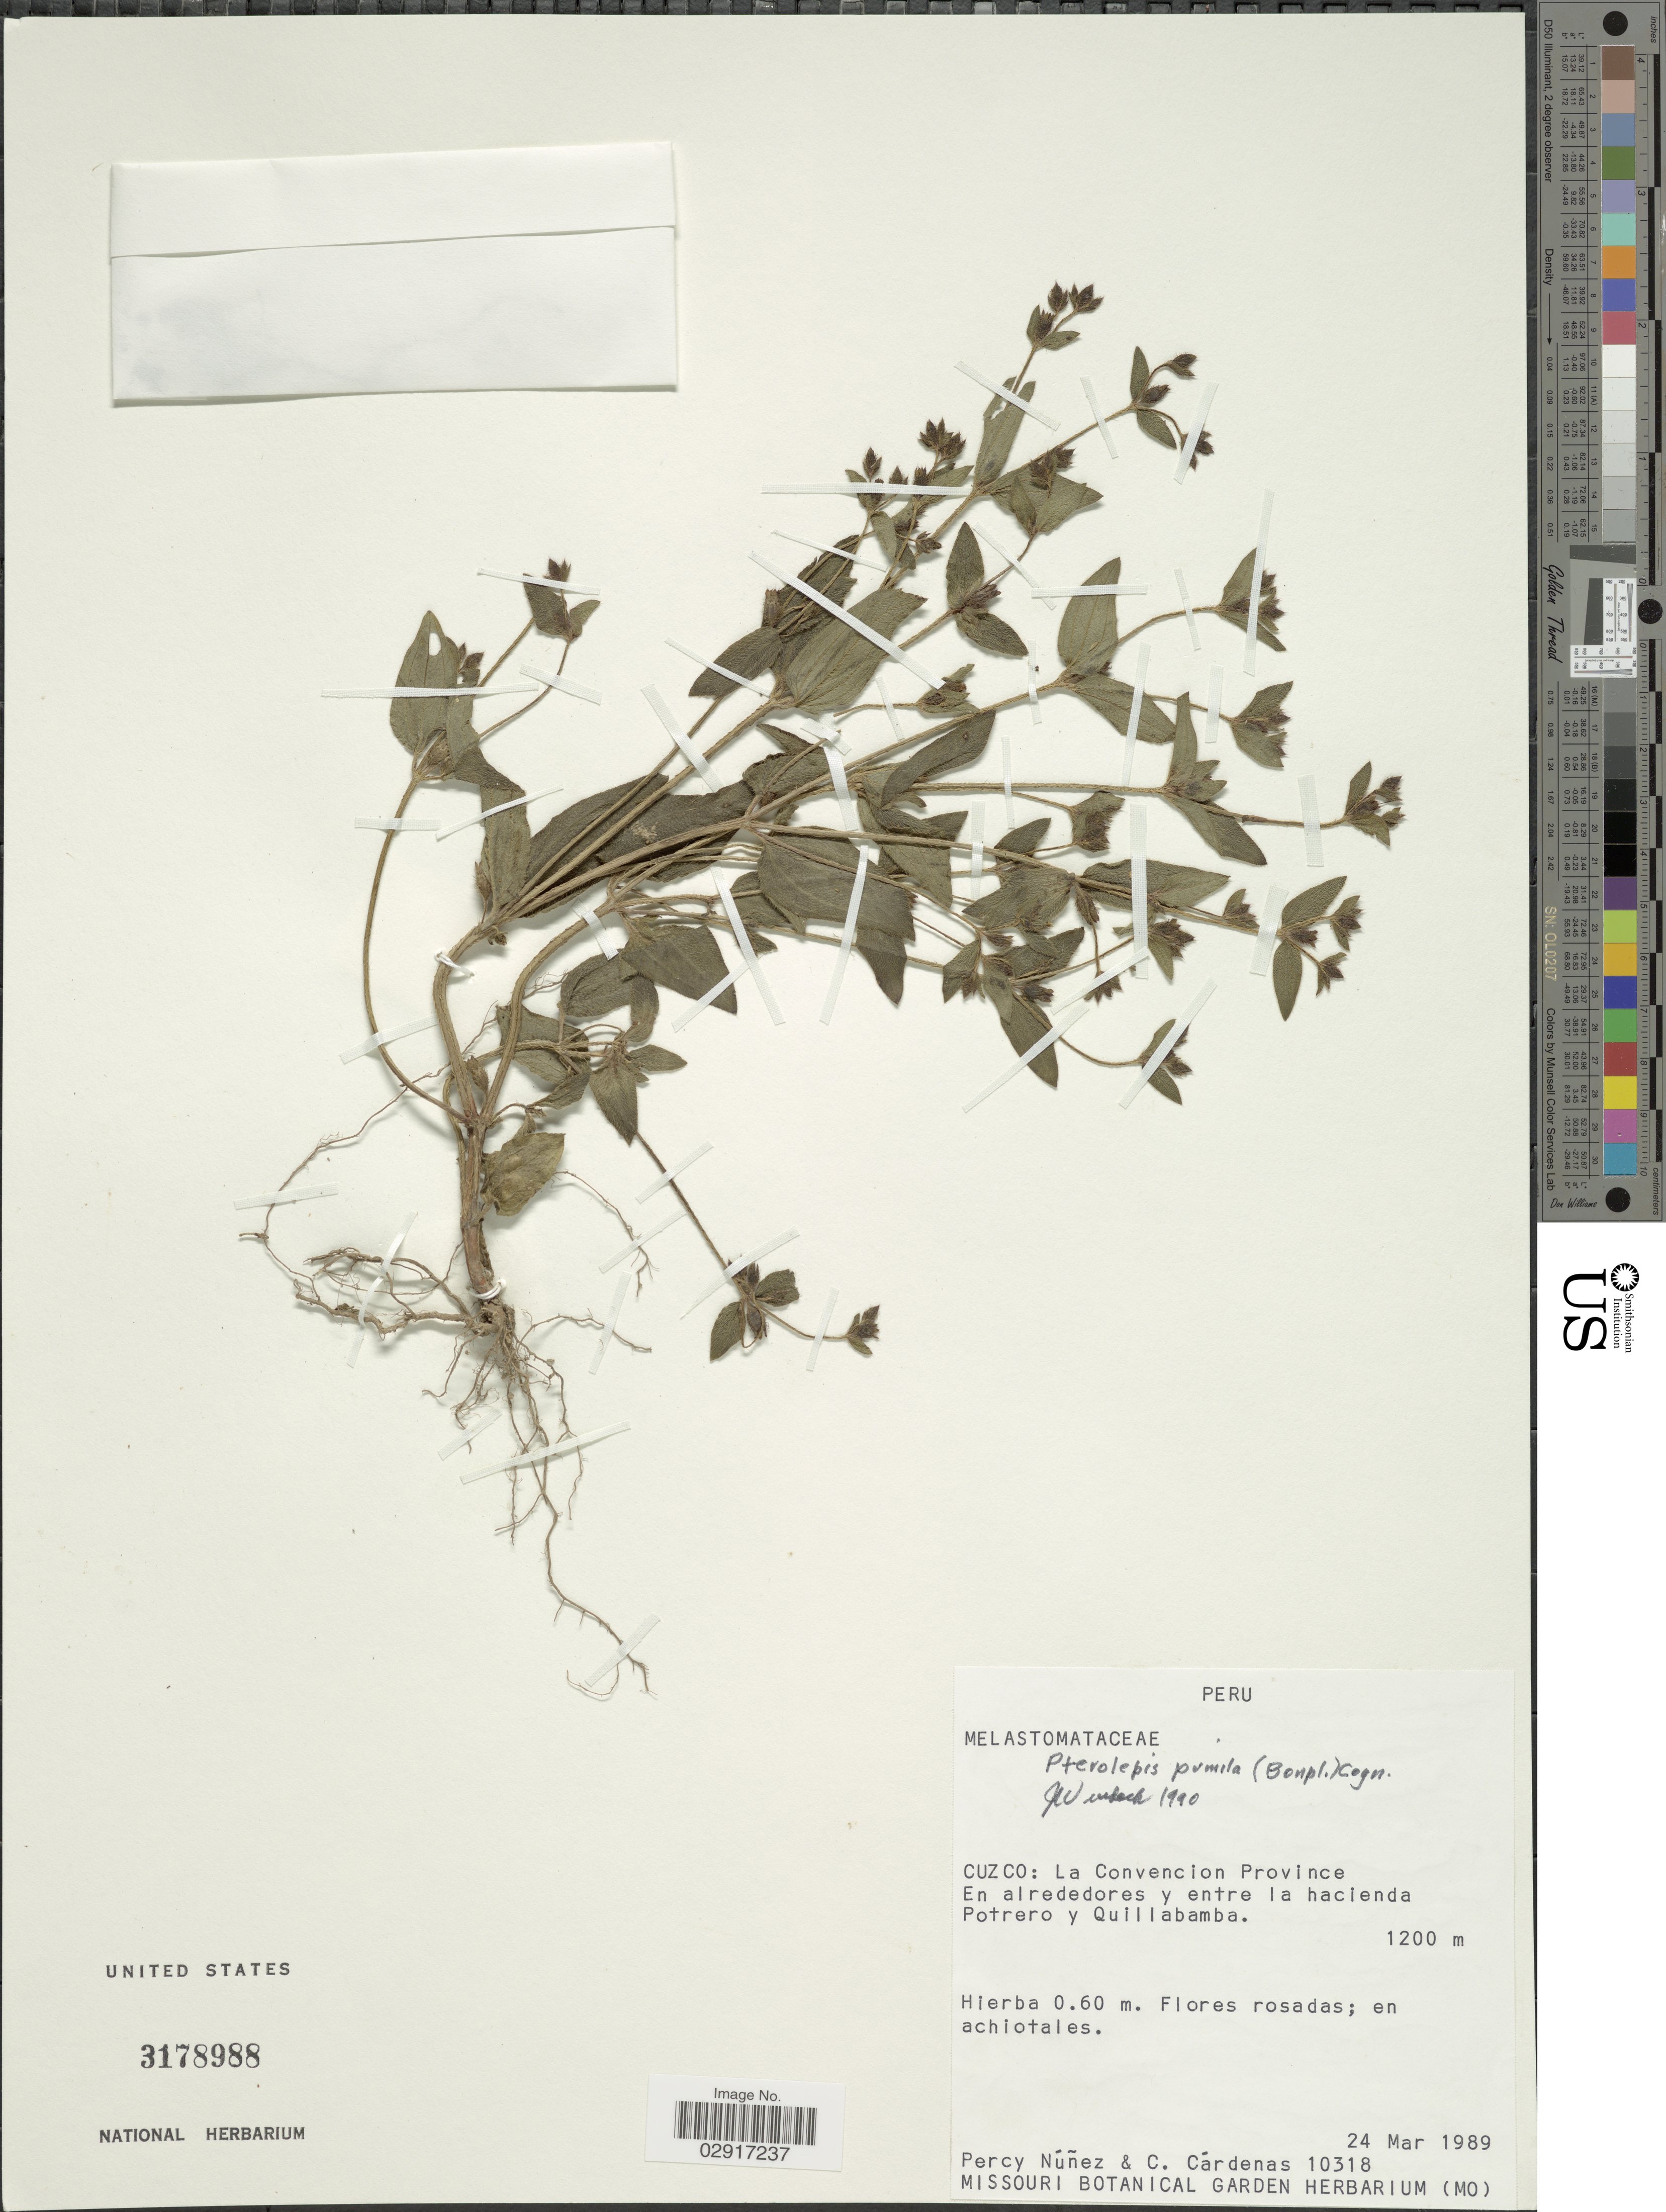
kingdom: Plantae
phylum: Tracheophyta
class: Magnoliopsida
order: Myrtales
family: Melastomataceae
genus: Pterolepis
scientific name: Pterolepis pumila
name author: (Bonpl.) DC. ex Crueg.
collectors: P. Nuñez V. & C. Cardenas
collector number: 10318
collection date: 1989-03-24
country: Peru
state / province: Cusco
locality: Cuzco: La Convencion Province. En alrededores y entre la hacienda Potrero y Quillabamba.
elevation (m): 1200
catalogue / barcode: US 3178988